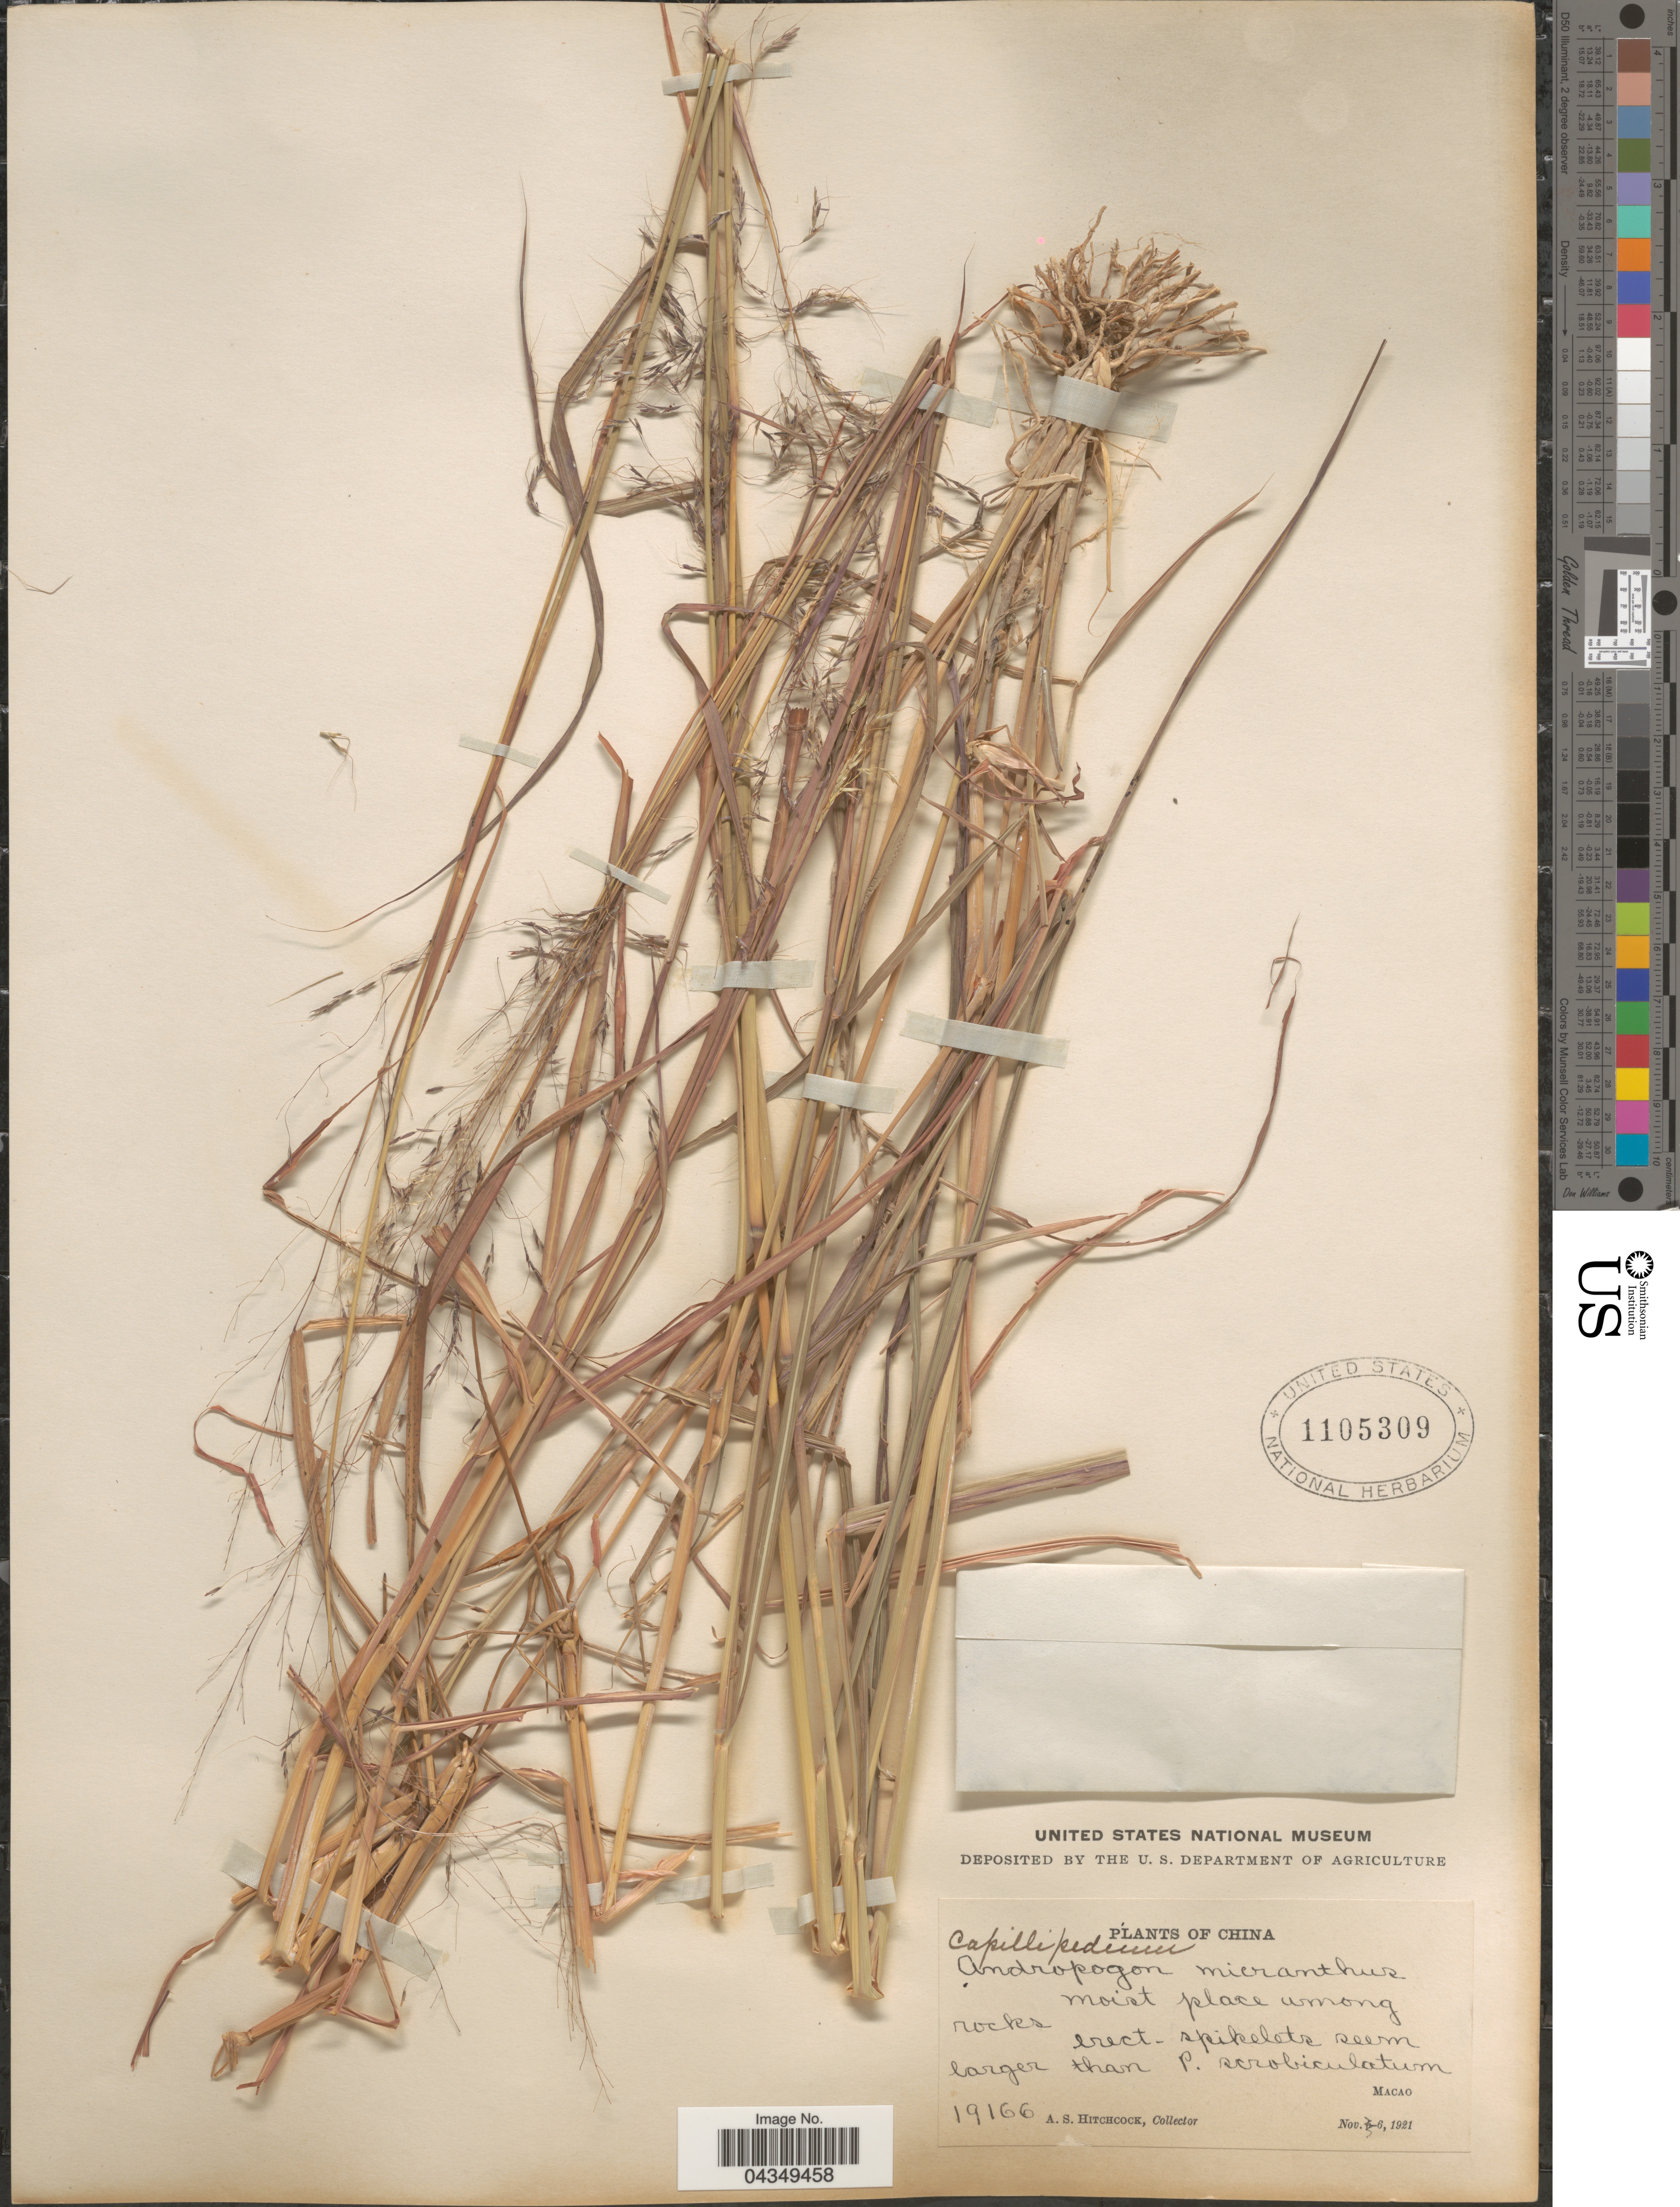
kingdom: Plantae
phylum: Tracheophyta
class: Liliopsida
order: Poales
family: Poaceae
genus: Capillipedium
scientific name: Capillipedium parviflorum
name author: (R. Br.) Stapf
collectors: A. S. Hitchcock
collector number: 19166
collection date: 1921-11-06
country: China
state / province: Macau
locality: Macao.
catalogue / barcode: US 1105309